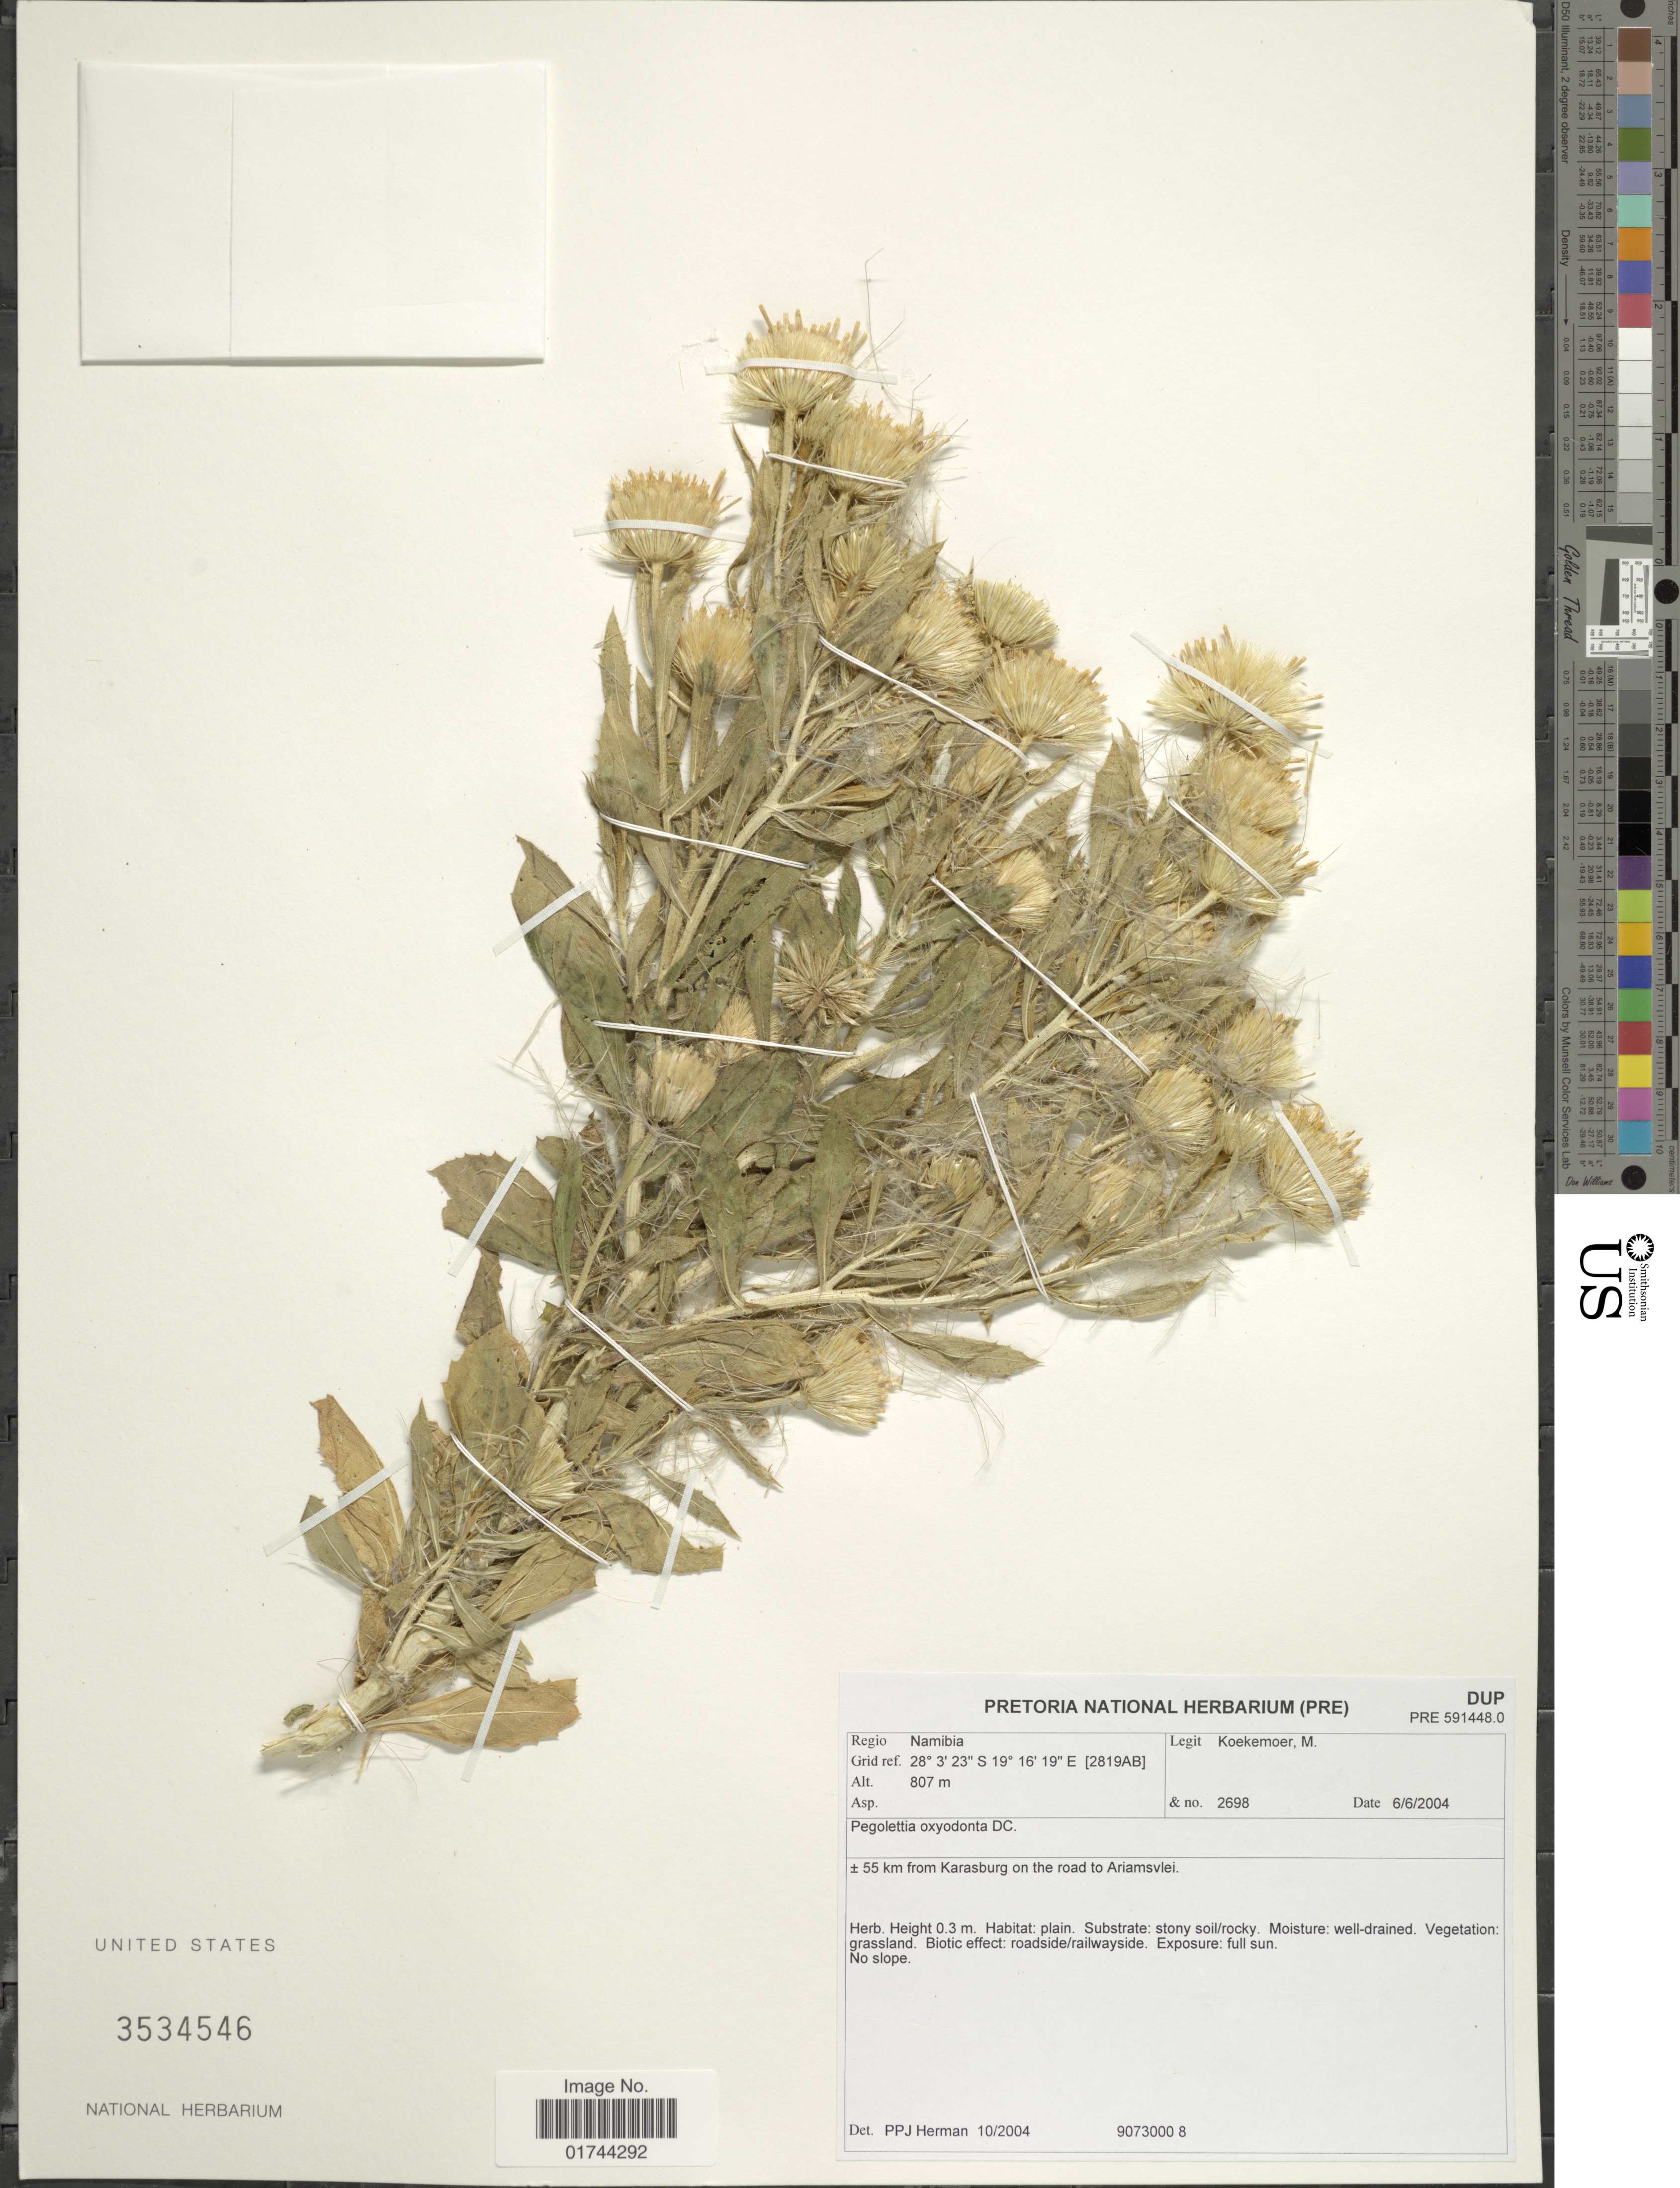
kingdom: Plantae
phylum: Tracheophyta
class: Magnoliopsida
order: Asterales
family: Asteraceae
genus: Pegolettia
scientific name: Pegolettia oxyodonta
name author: DC.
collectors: M. Koekemoer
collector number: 2698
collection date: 2004-06-06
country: Namibia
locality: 55 km from Karasburg on the road to Ariamsvlei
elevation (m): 807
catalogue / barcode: US 3534546